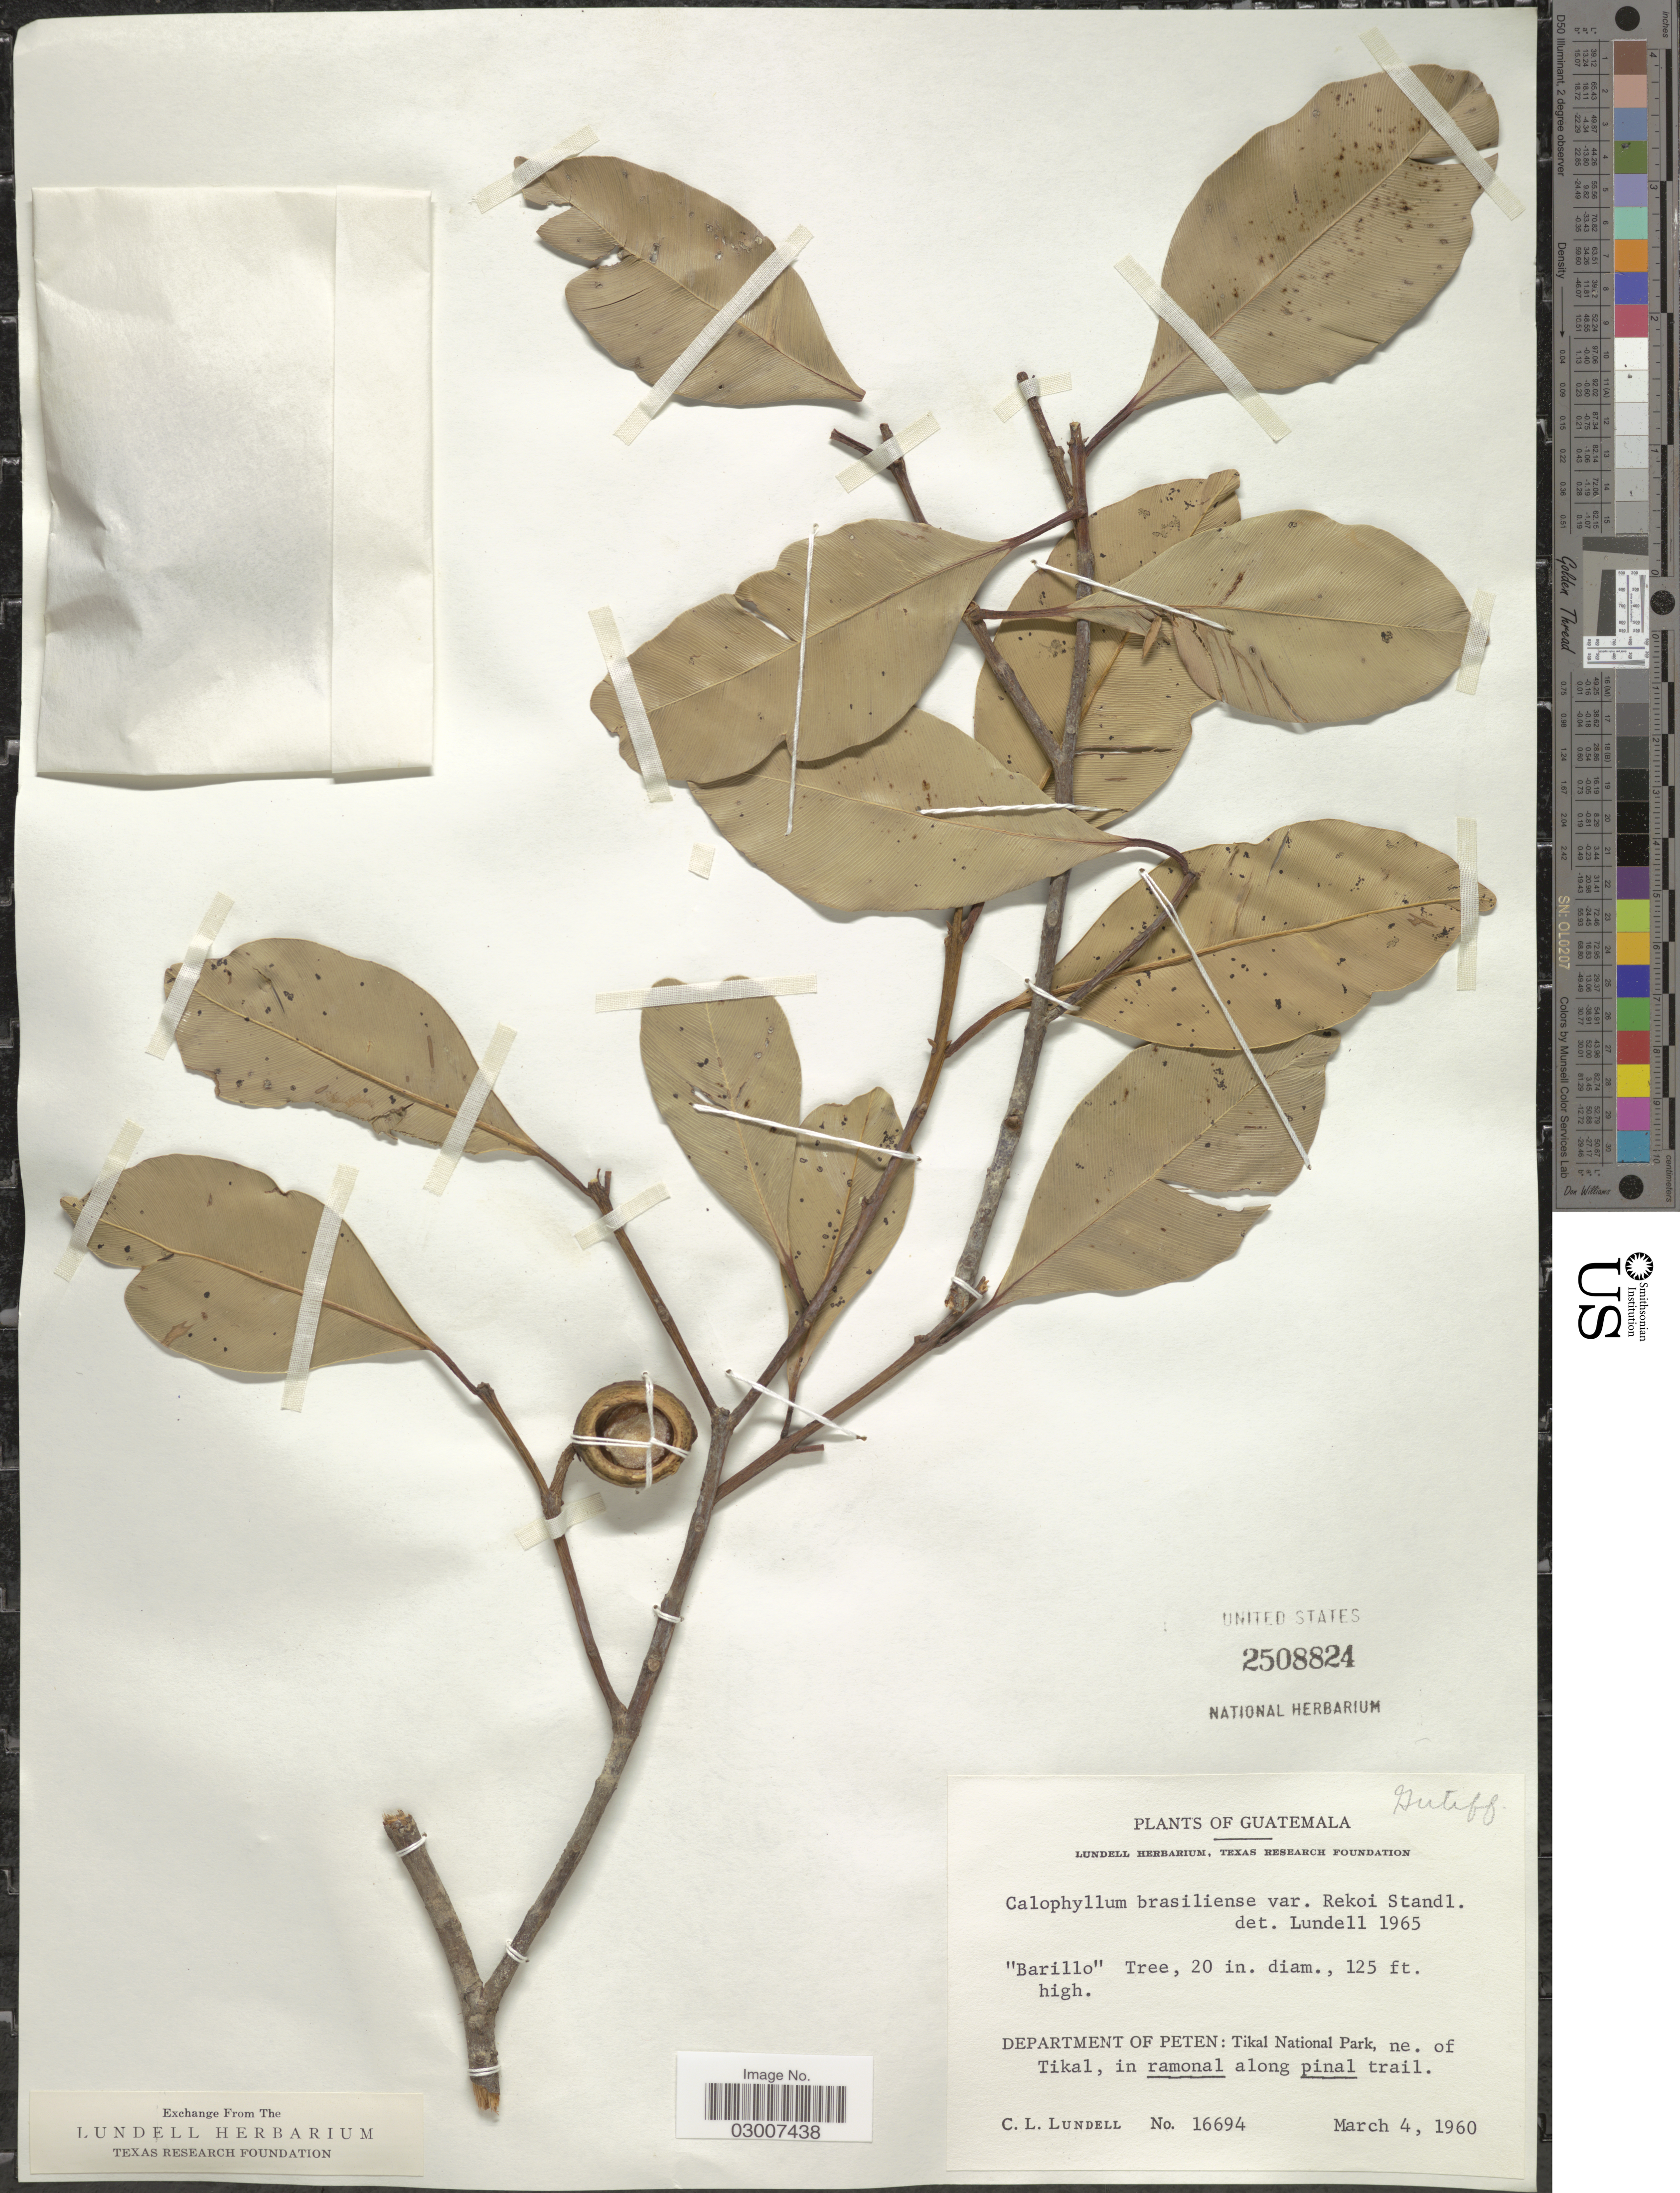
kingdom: Plantae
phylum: Tracheophyta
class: Magnoliopsida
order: Malpighiales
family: Calophyllaceae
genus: Calophyllum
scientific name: Calophyllum brasiliense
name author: Cambess.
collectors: C. L. Lundell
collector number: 16694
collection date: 1960-03-04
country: Guatemala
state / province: El Petén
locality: Department of Peten: Tikal National Park, ne. of Tikal, in ramonal along pinal trail.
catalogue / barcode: US 2508824